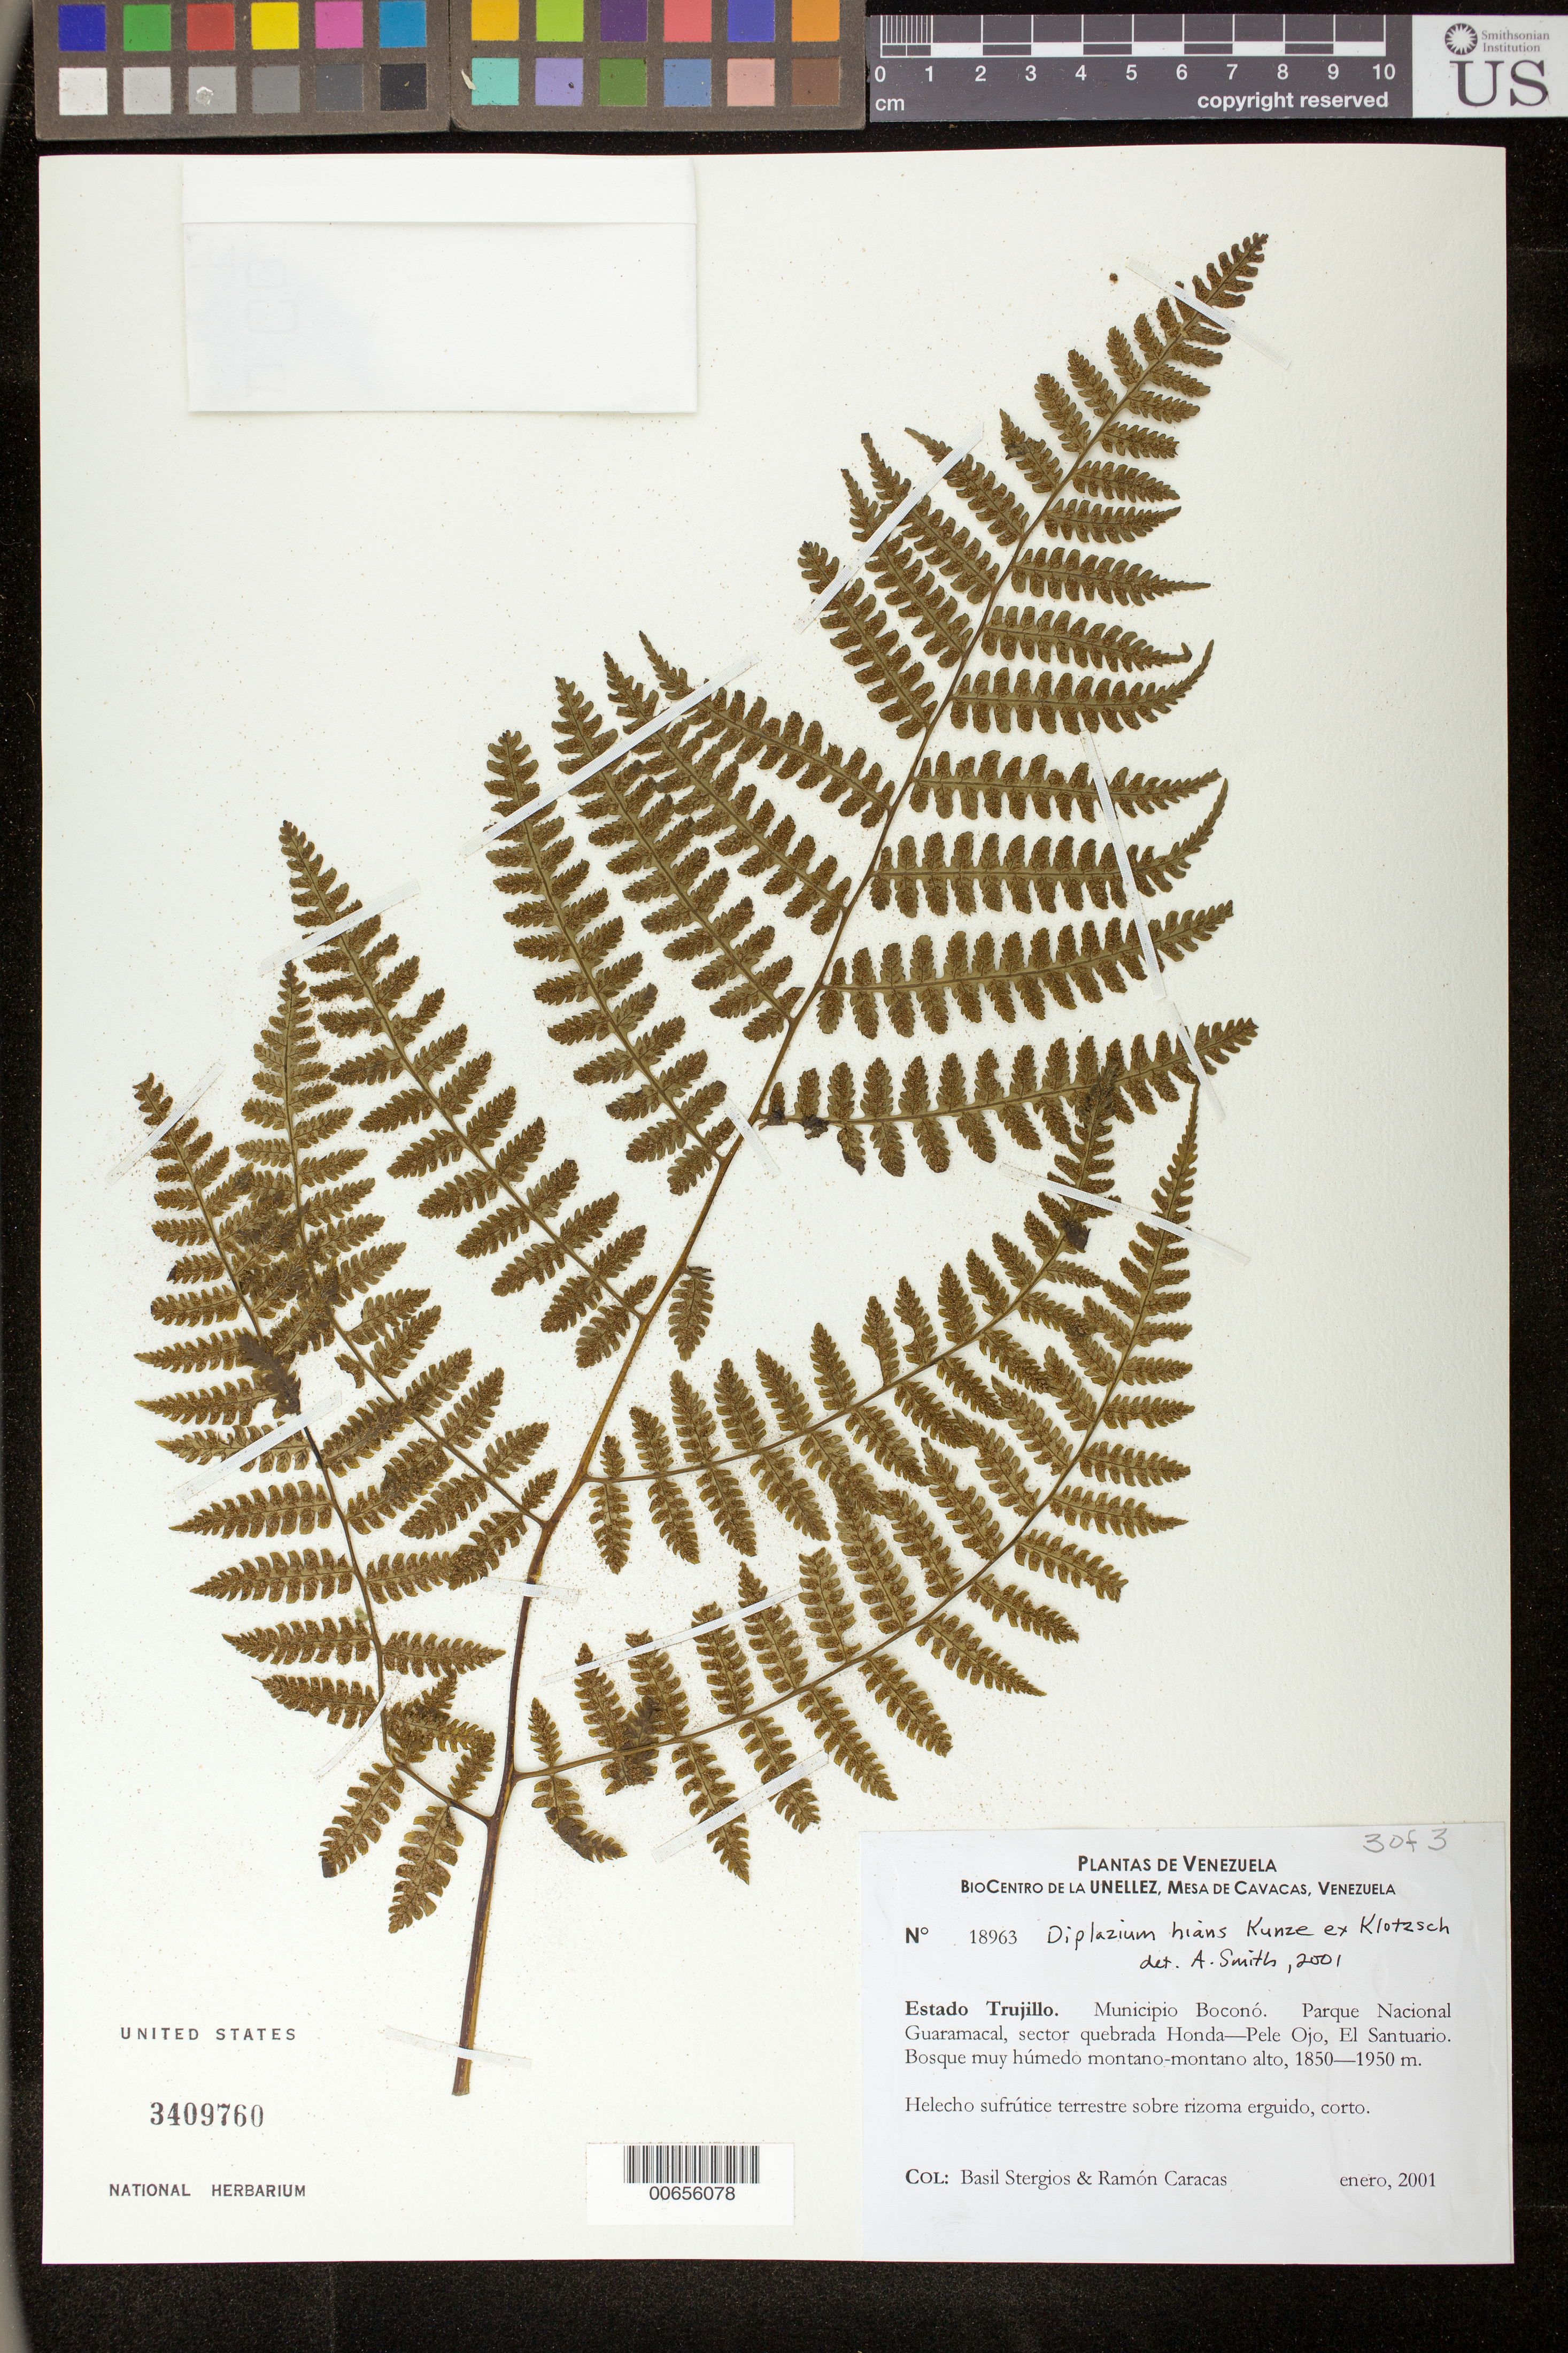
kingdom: Plantae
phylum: Tracheophyta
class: Polypodiopsida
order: Polypodiales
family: Athyriaceae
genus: Diplazium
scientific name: Diplazium hians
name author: Kunze ex Klotzsch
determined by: Smith, Alan R., (UC)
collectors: B. G. Stergios & R. Caracas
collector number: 18963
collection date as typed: Jan 2001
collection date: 2001-01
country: Venezuela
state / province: Trujillo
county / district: Boconó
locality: Parque Nacional Guaramacal, sector quebrada Honda-Pele Ojo, El Santuario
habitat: Bosque muy húmedo montano-montano alto.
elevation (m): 1850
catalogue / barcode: US 3409760